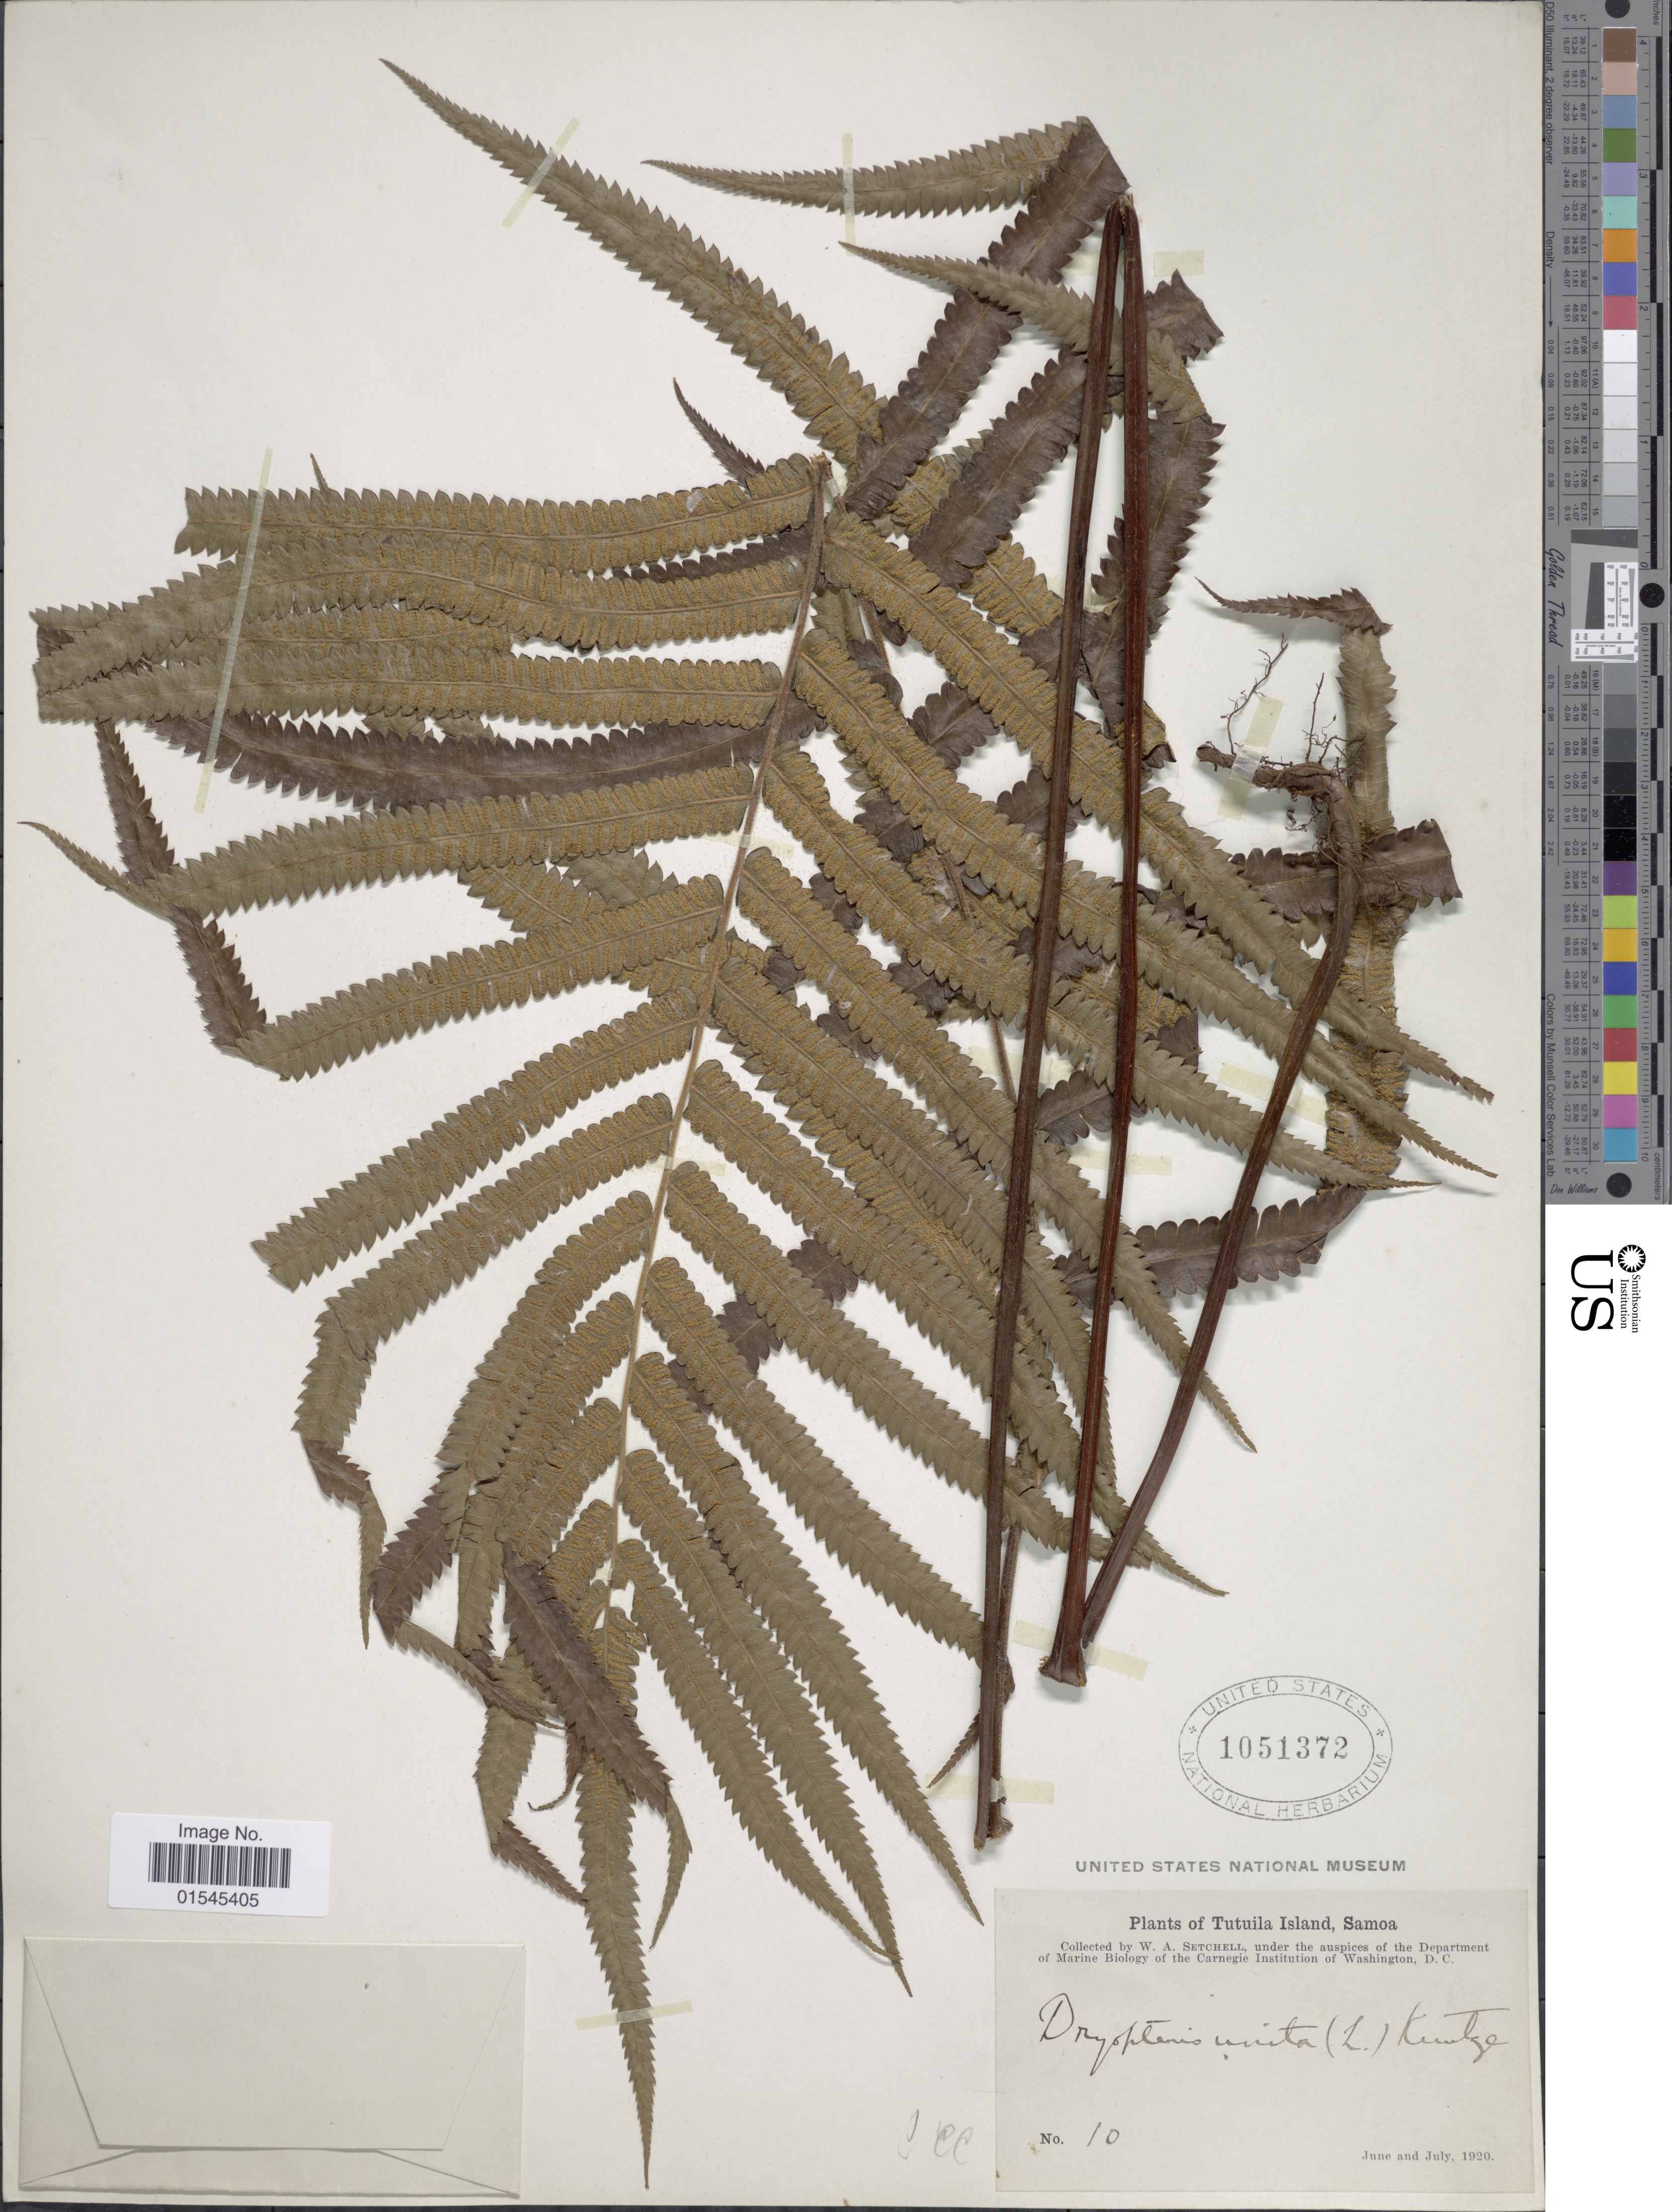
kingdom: Plantae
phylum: Tracheophyta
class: Polypodiopsida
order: Polypodiales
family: Thelypteridaceae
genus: Sphaerostephanos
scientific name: Sphaerostephanos unitus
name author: (L.) Holttum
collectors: W. Setchell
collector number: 10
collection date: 1920-06/1920-07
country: American Samoa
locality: Tutuila Island, Samoa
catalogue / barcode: US 1051372